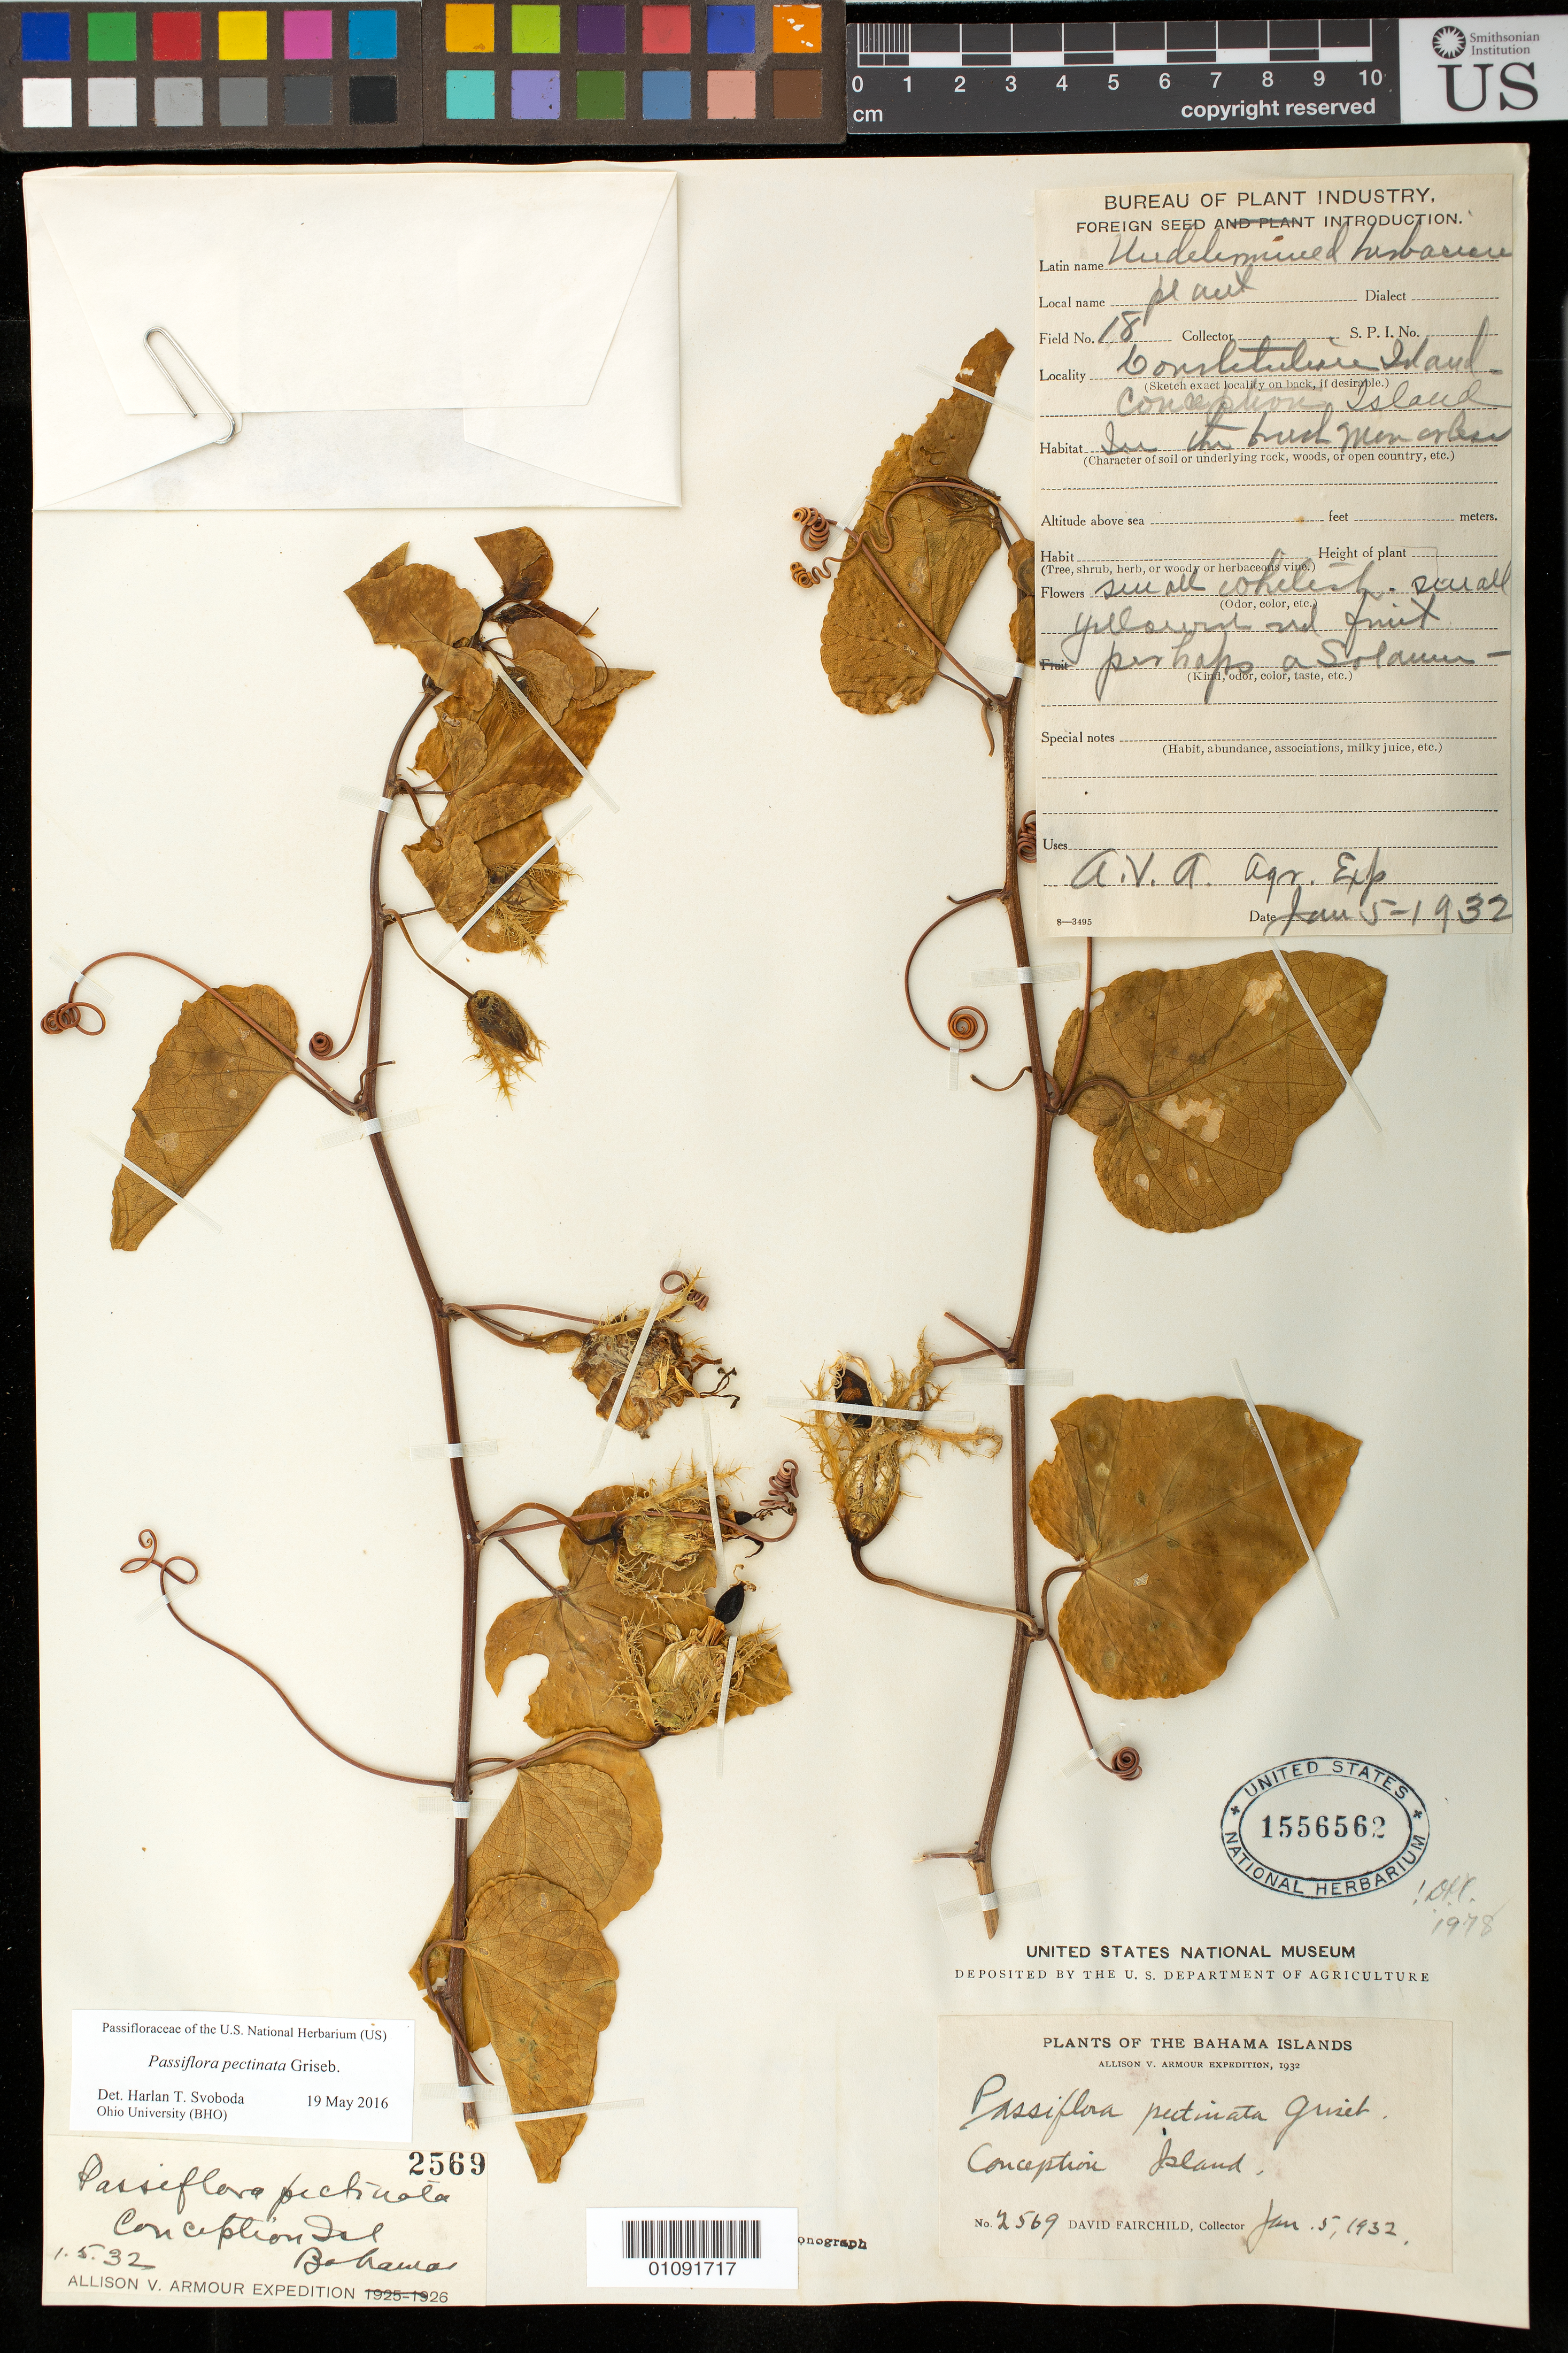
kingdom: Plantae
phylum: Tracheophyta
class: Magnoliopsida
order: Malpighiales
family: Passifloraceae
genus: Passiflora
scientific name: Passiflora pectinata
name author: Griseb.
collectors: D. Fairchild & C. Millspaugh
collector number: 2569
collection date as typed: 05 Jan 1932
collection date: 1932-01-05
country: Bahamas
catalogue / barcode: US 1556562